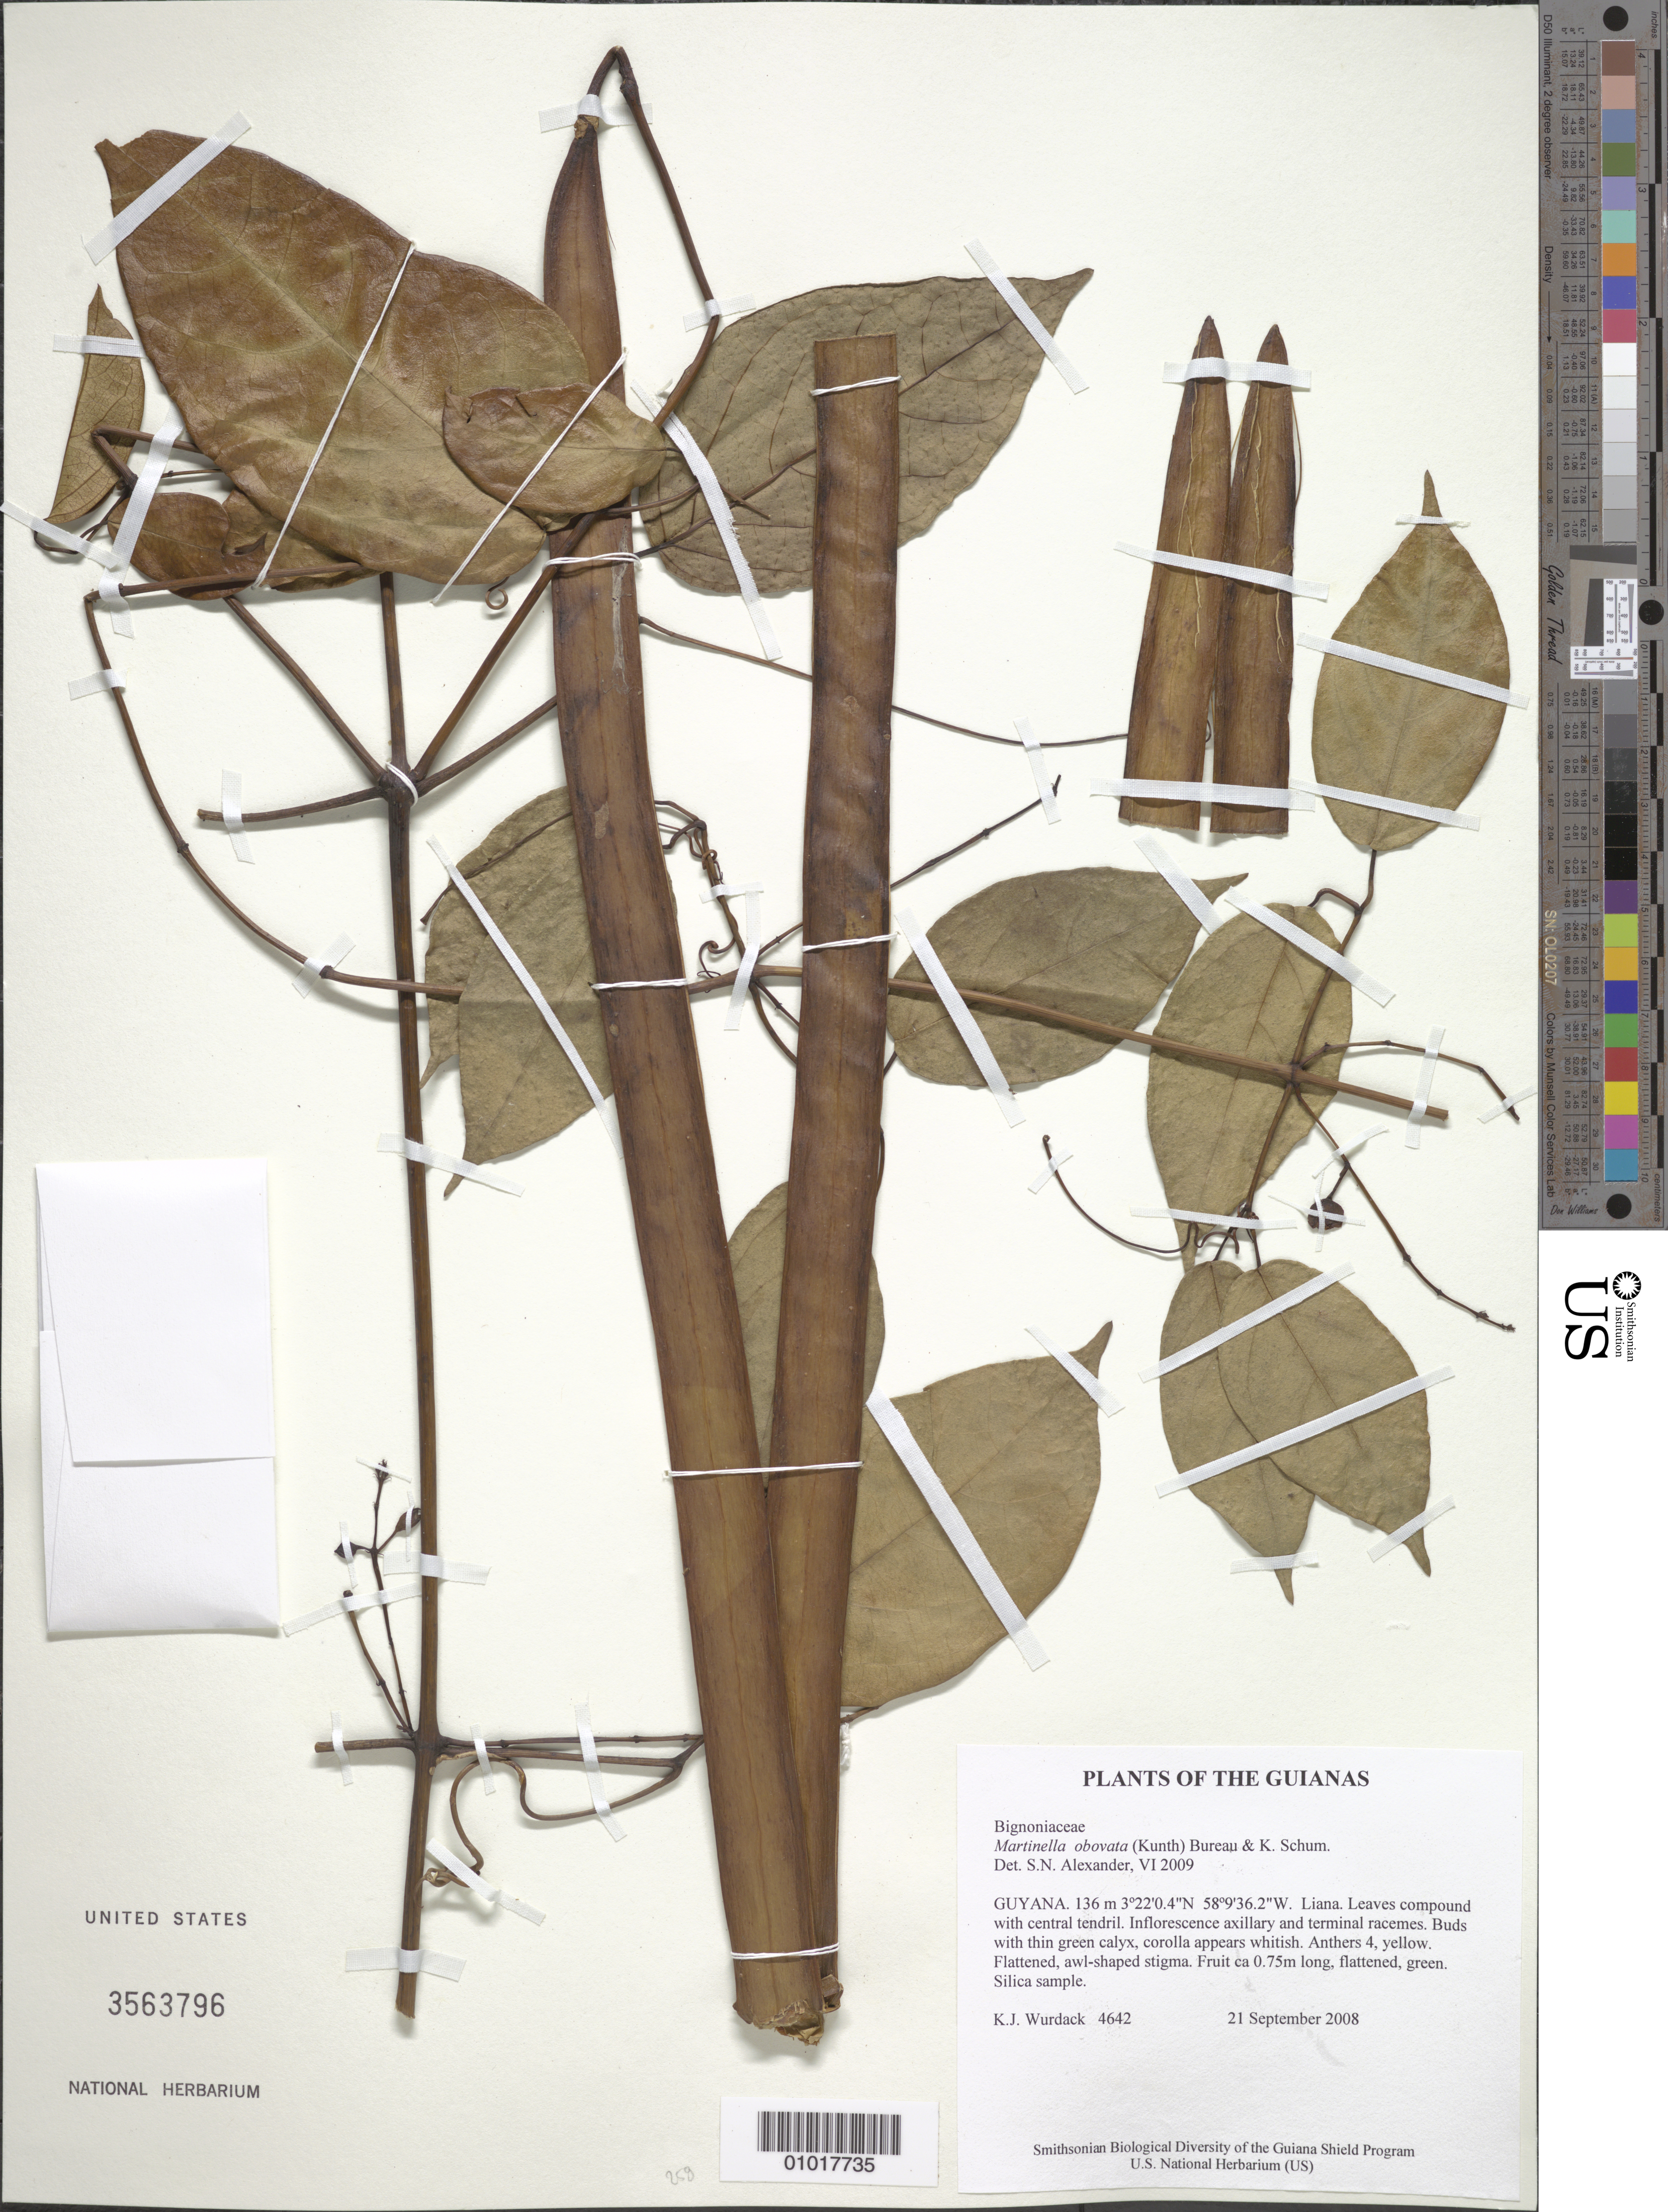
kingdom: Plantae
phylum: Tracheophyta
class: Magnoliopsida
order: Lamiales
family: Bignoniaceae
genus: Martinella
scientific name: Martinella obovata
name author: (Kunth) Bureau & K. Schum.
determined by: Alexander, S. N.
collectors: K. Wurdack, K. M. Redden, A. Rodriguez, C. Perry, P. Ragnauth, N. John, H. James & H. Simon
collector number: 4642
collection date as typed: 21 September 2008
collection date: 2008-09-21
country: Guyana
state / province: U. Takutu-U. Essequibo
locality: CI concession. Line 12 to 3.7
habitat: Forest with large crater-like holes filled with water. Large trees and Bauhina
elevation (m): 136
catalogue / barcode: US 3563796